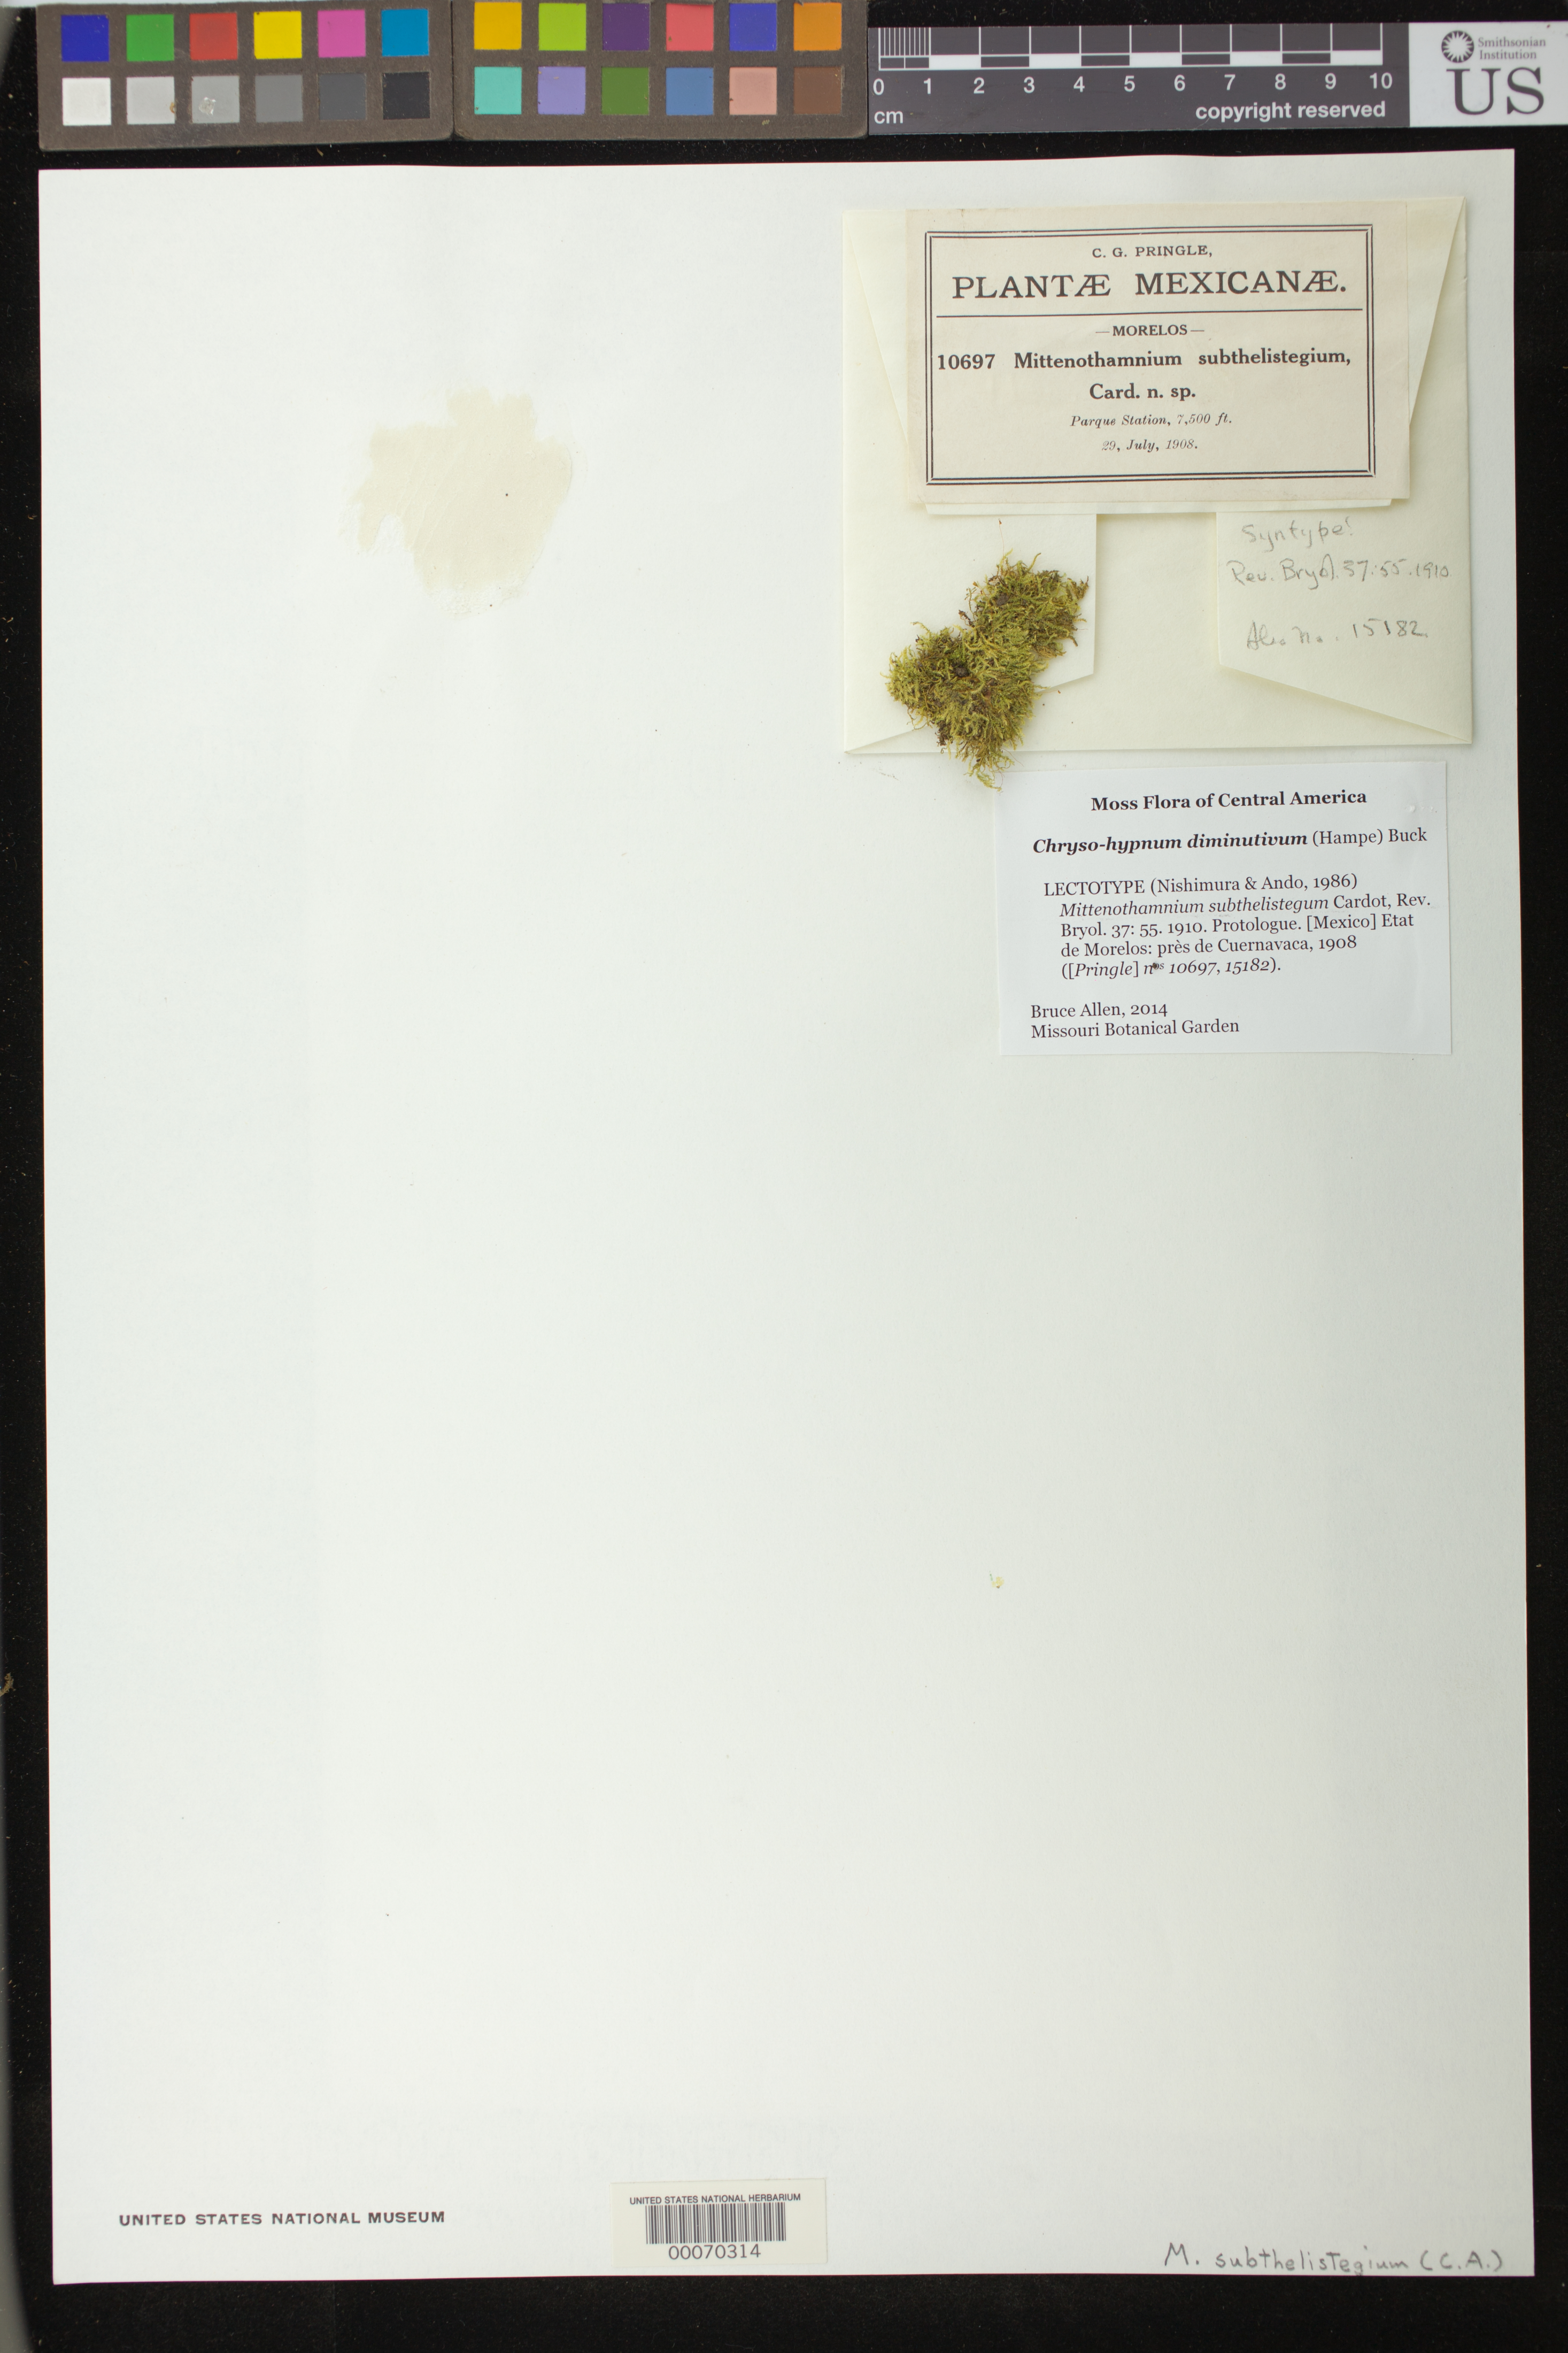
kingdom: Plantae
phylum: Bryophyta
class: Bryopsida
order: Hypnales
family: Hypnaceae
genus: Mittenothamnium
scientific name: Mittenothamnium subthelistegium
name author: Cardot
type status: Isolectotype; Syntype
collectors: C. G. Pringle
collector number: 10697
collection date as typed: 29 Jul 1908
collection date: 1908-07-29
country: Mexico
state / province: Morelos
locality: Parque Station.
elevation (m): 2286